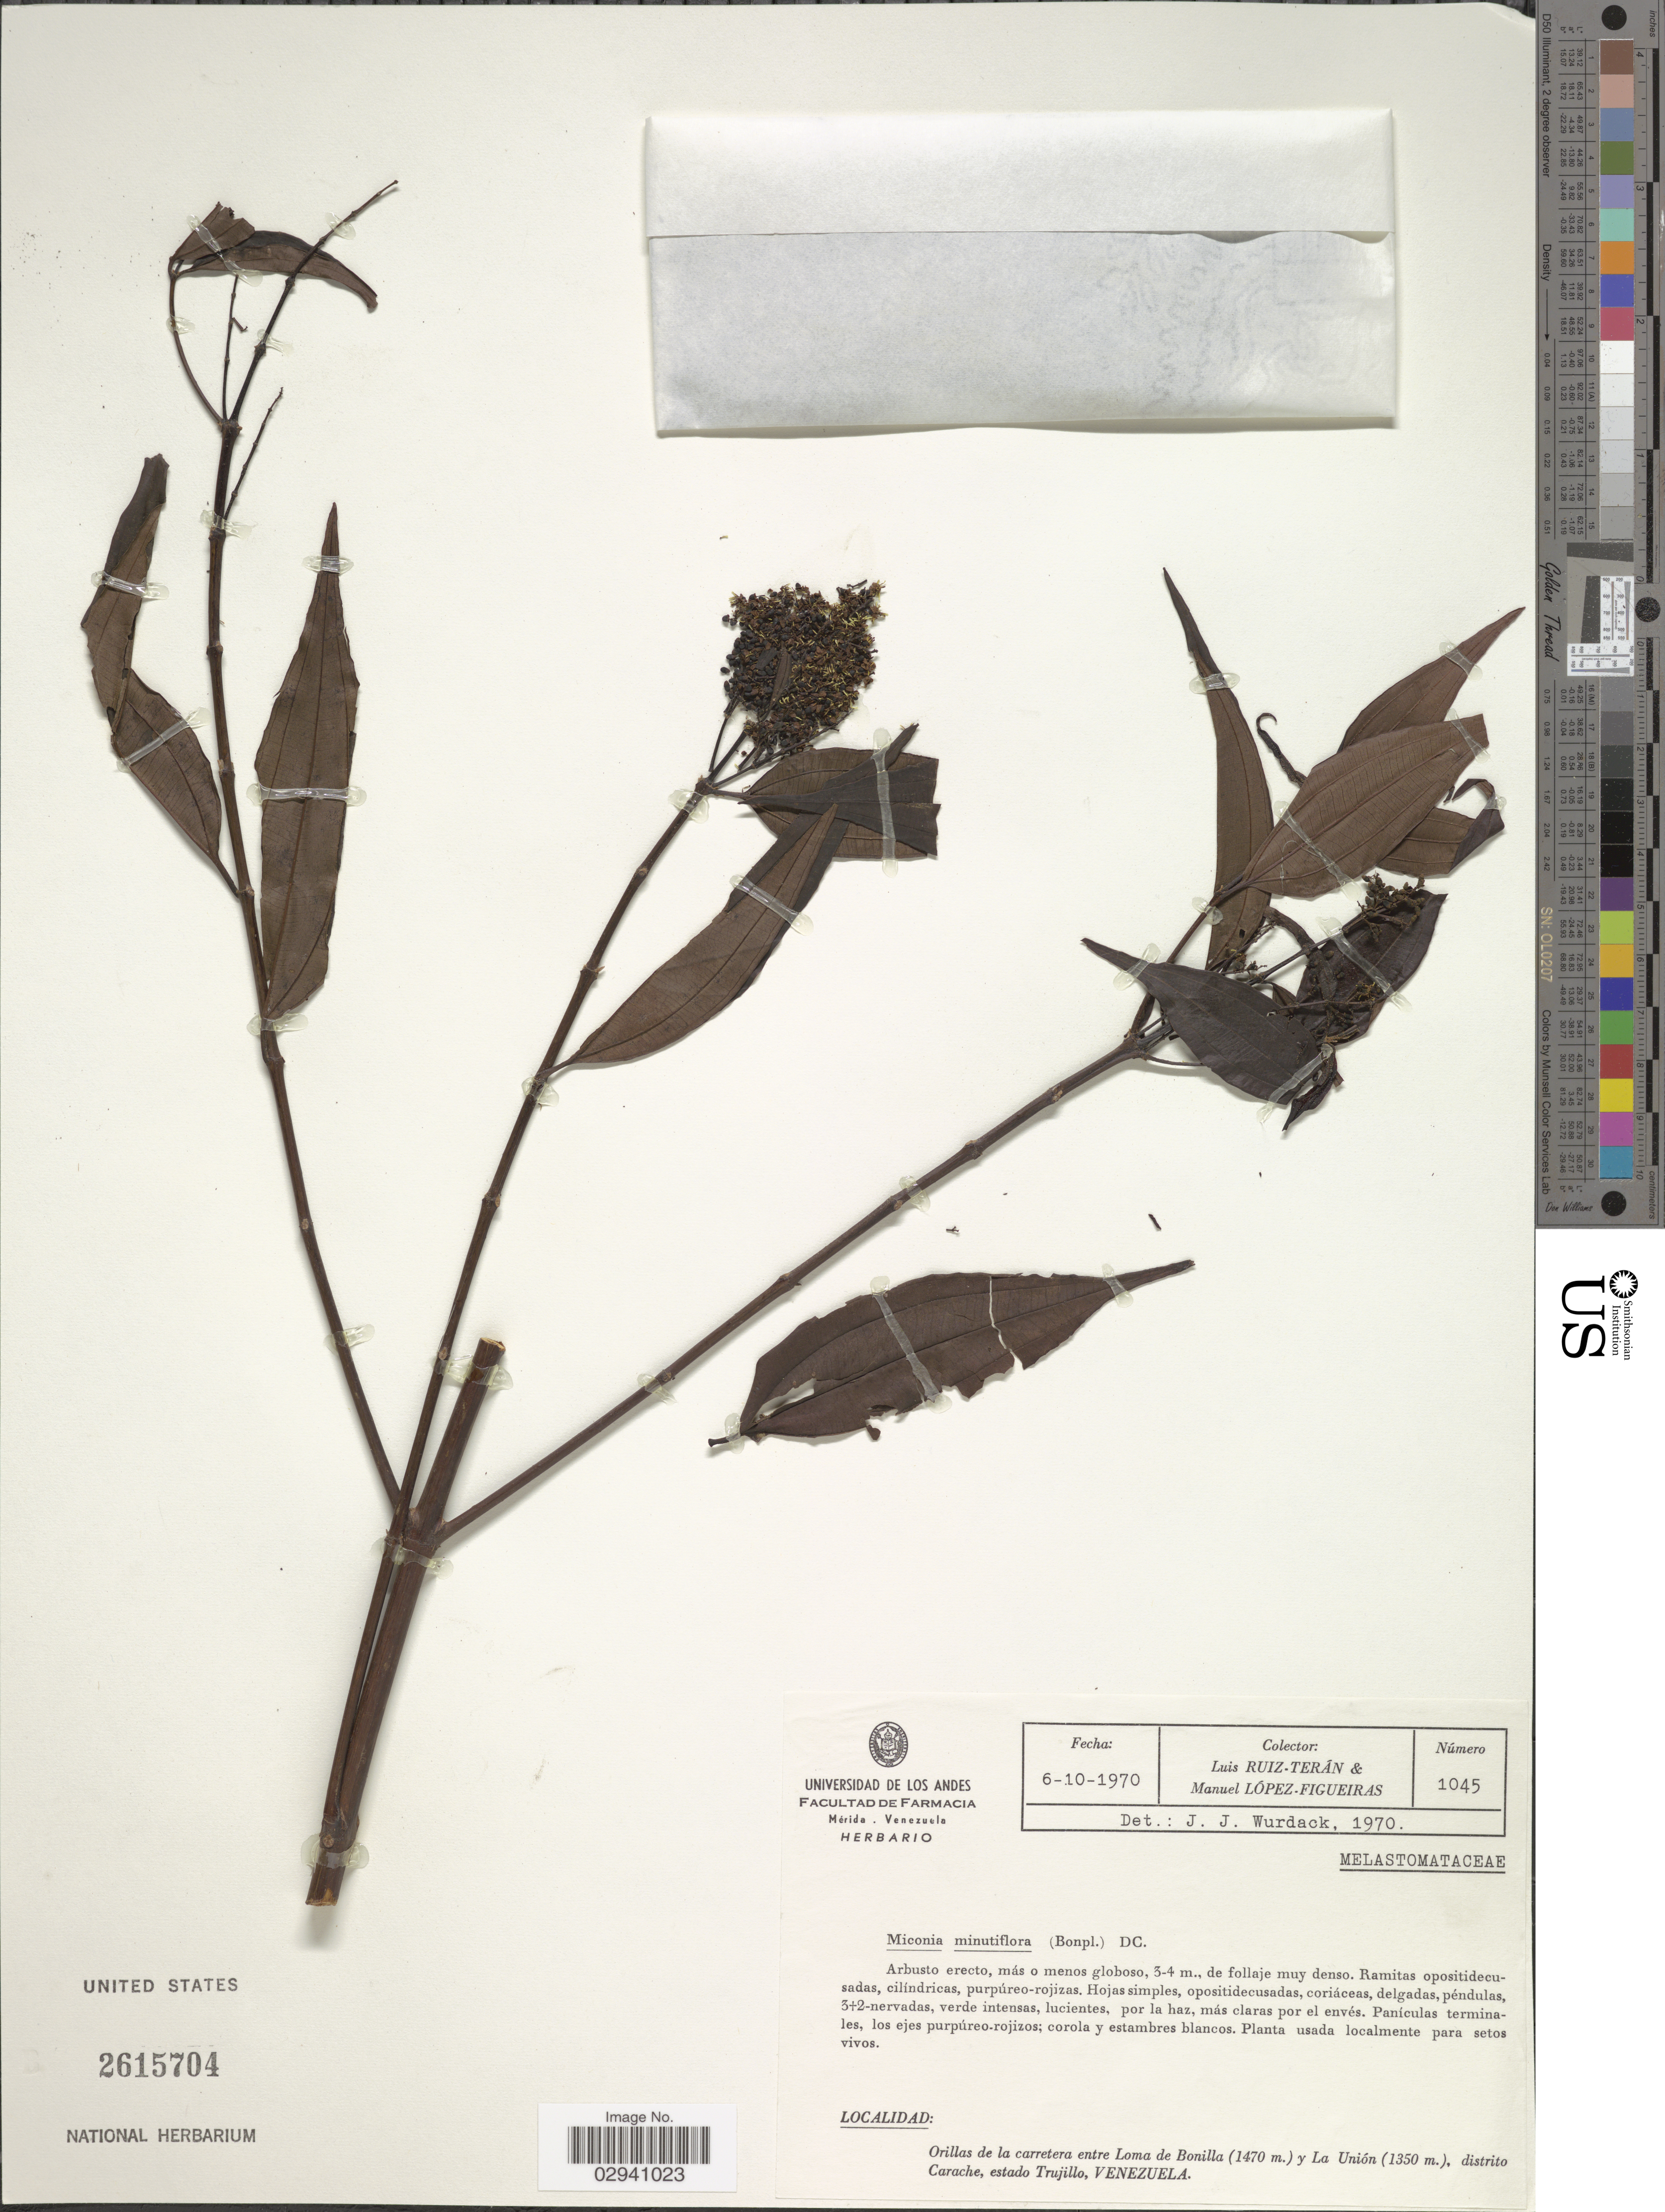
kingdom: Plantae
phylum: Tracheophyta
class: Magnoliopsida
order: Myrtales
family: Melastomataceae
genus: Miconia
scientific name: Miconia minutiflora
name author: (Bonpl.) DC.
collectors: L. Teran & M. López Figueiras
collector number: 1045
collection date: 1970-10-06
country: Venezuela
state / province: Trujillo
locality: Orillas de la carretera entre Loma de Bonilla y La Unión, distrito Carache, estado Trujillo.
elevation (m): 1350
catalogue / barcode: US 2615704